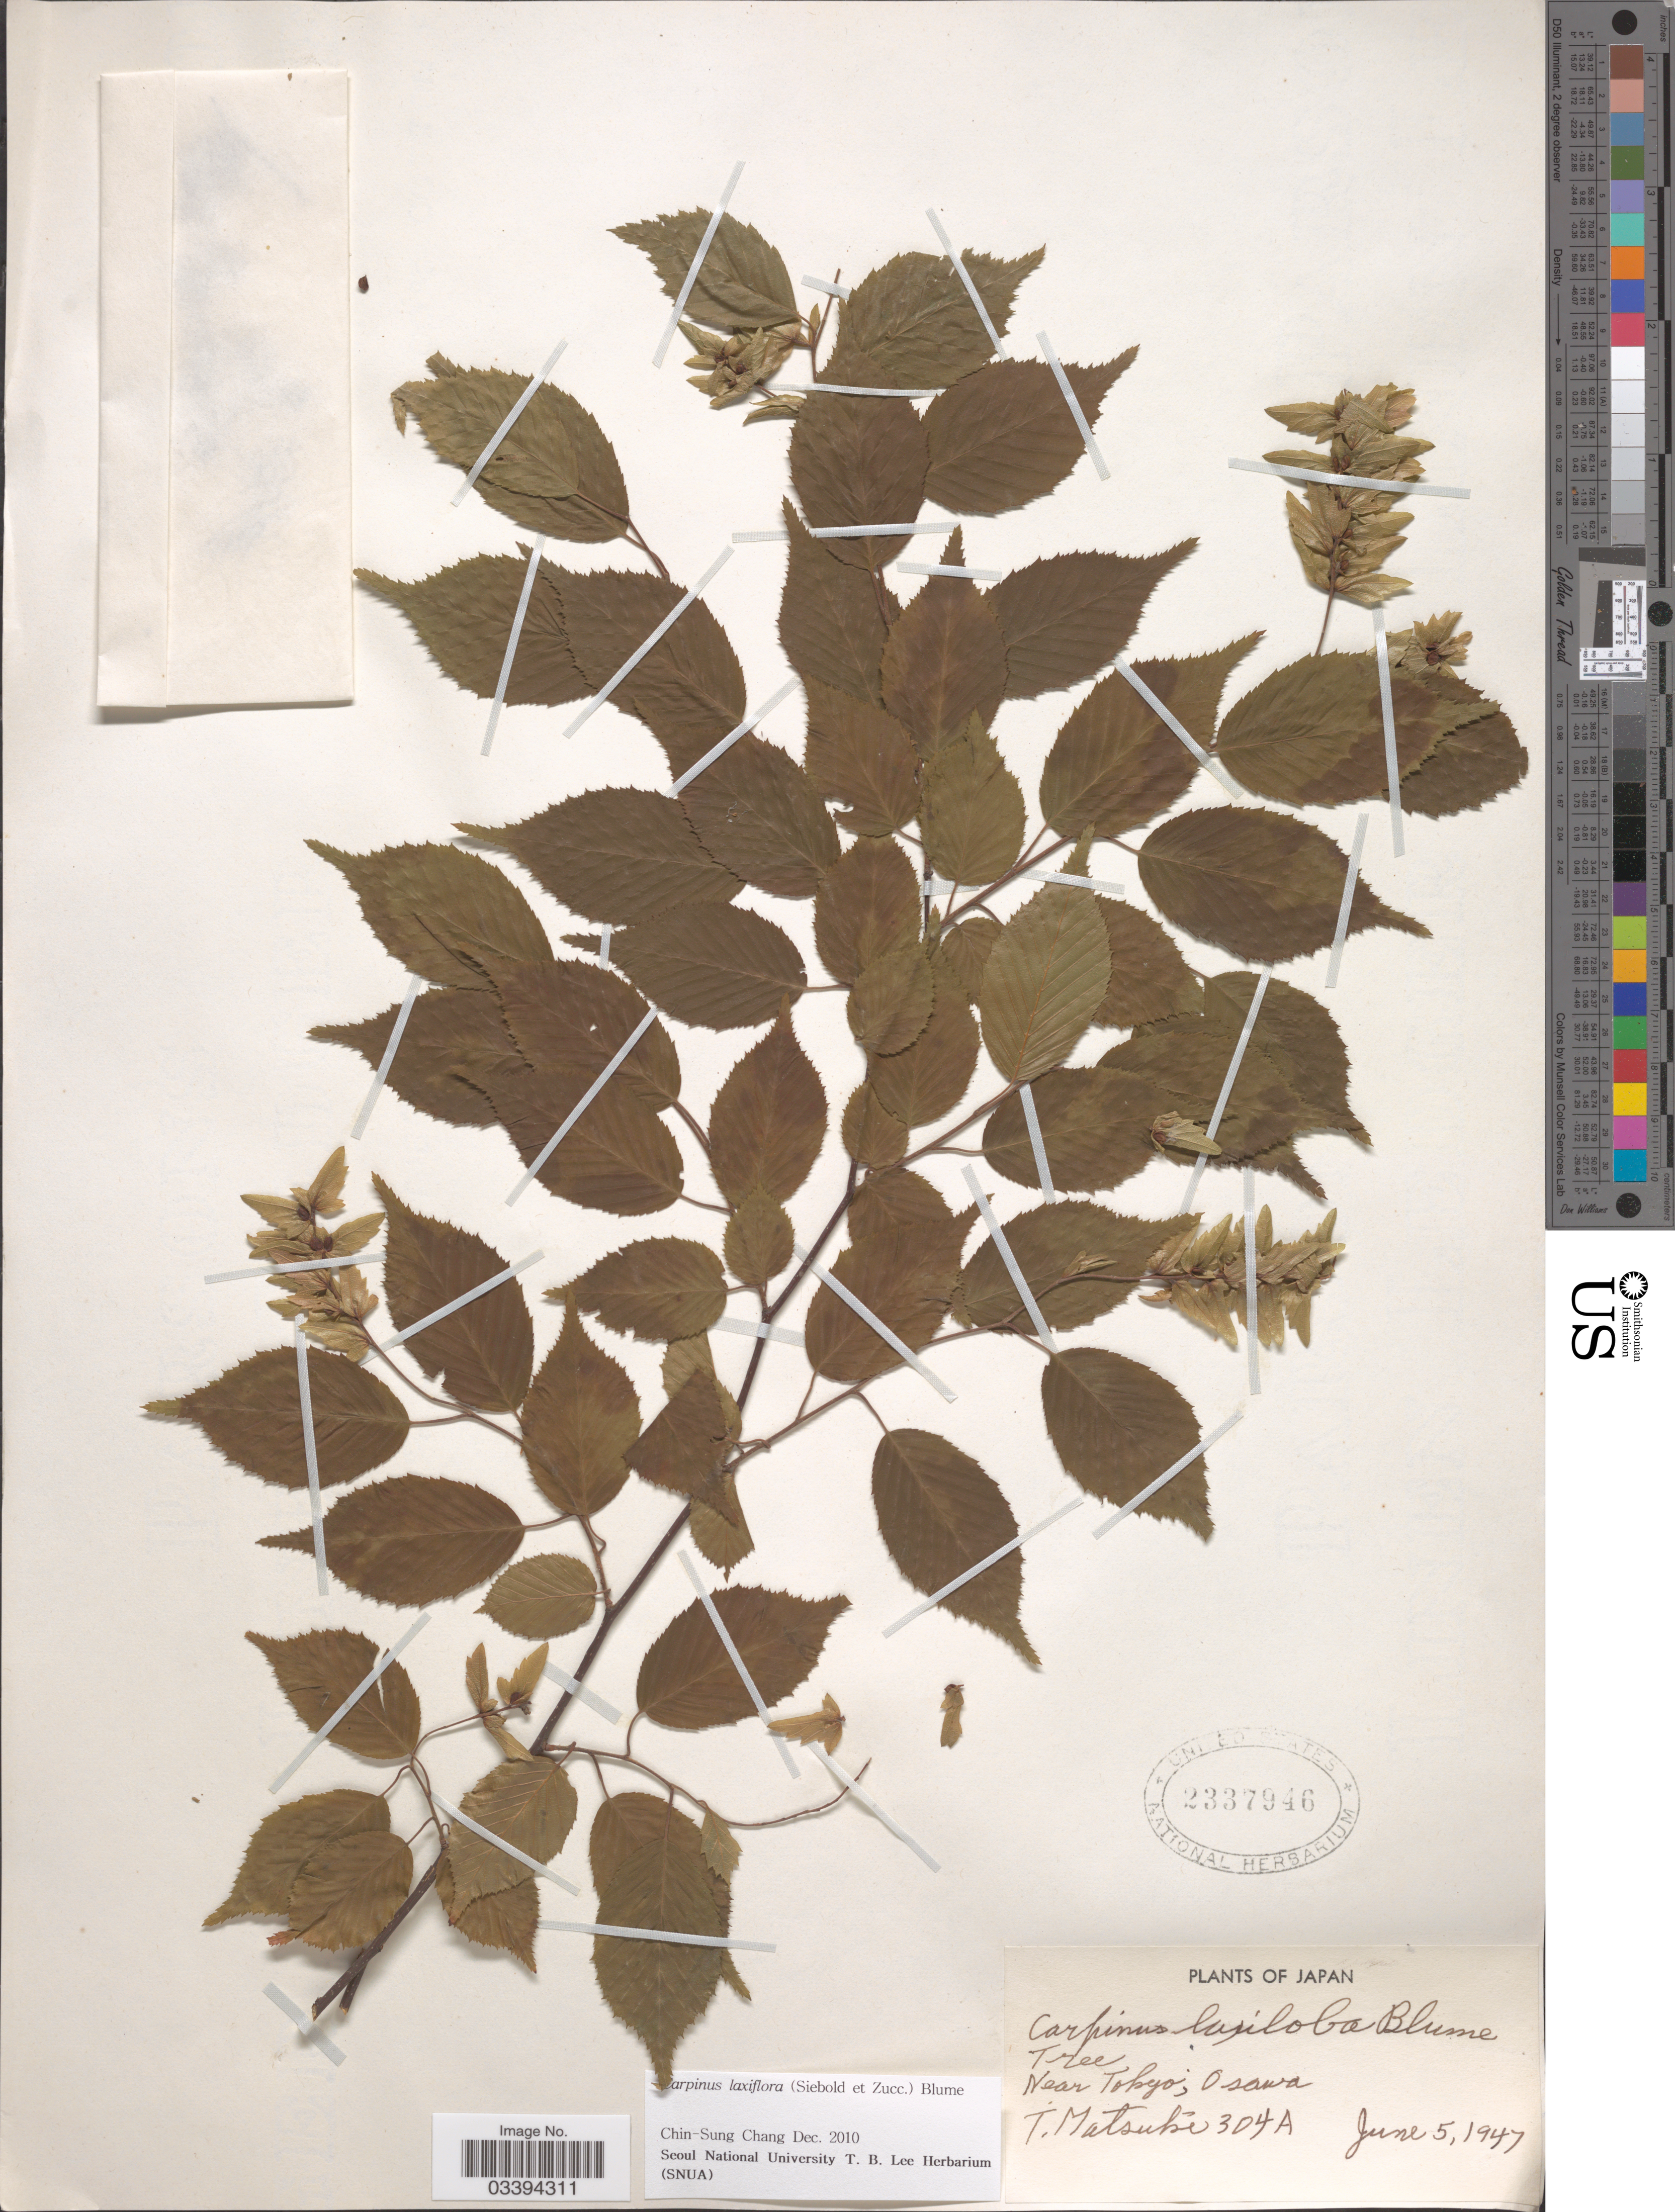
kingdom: Plantae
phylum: Tracheophyta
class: Magnoliopsida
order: Fagales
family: Betulaceae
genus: Carpinus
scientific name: Carpinus laxiflora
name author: (Siebold & Zucc.) Blume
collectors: T. Matsuki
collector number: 304 A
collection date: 1947-06-05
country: Japan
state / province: Tokyo, Federal City of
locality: Near Tokyo; Osawa.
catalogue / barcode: US 2337946